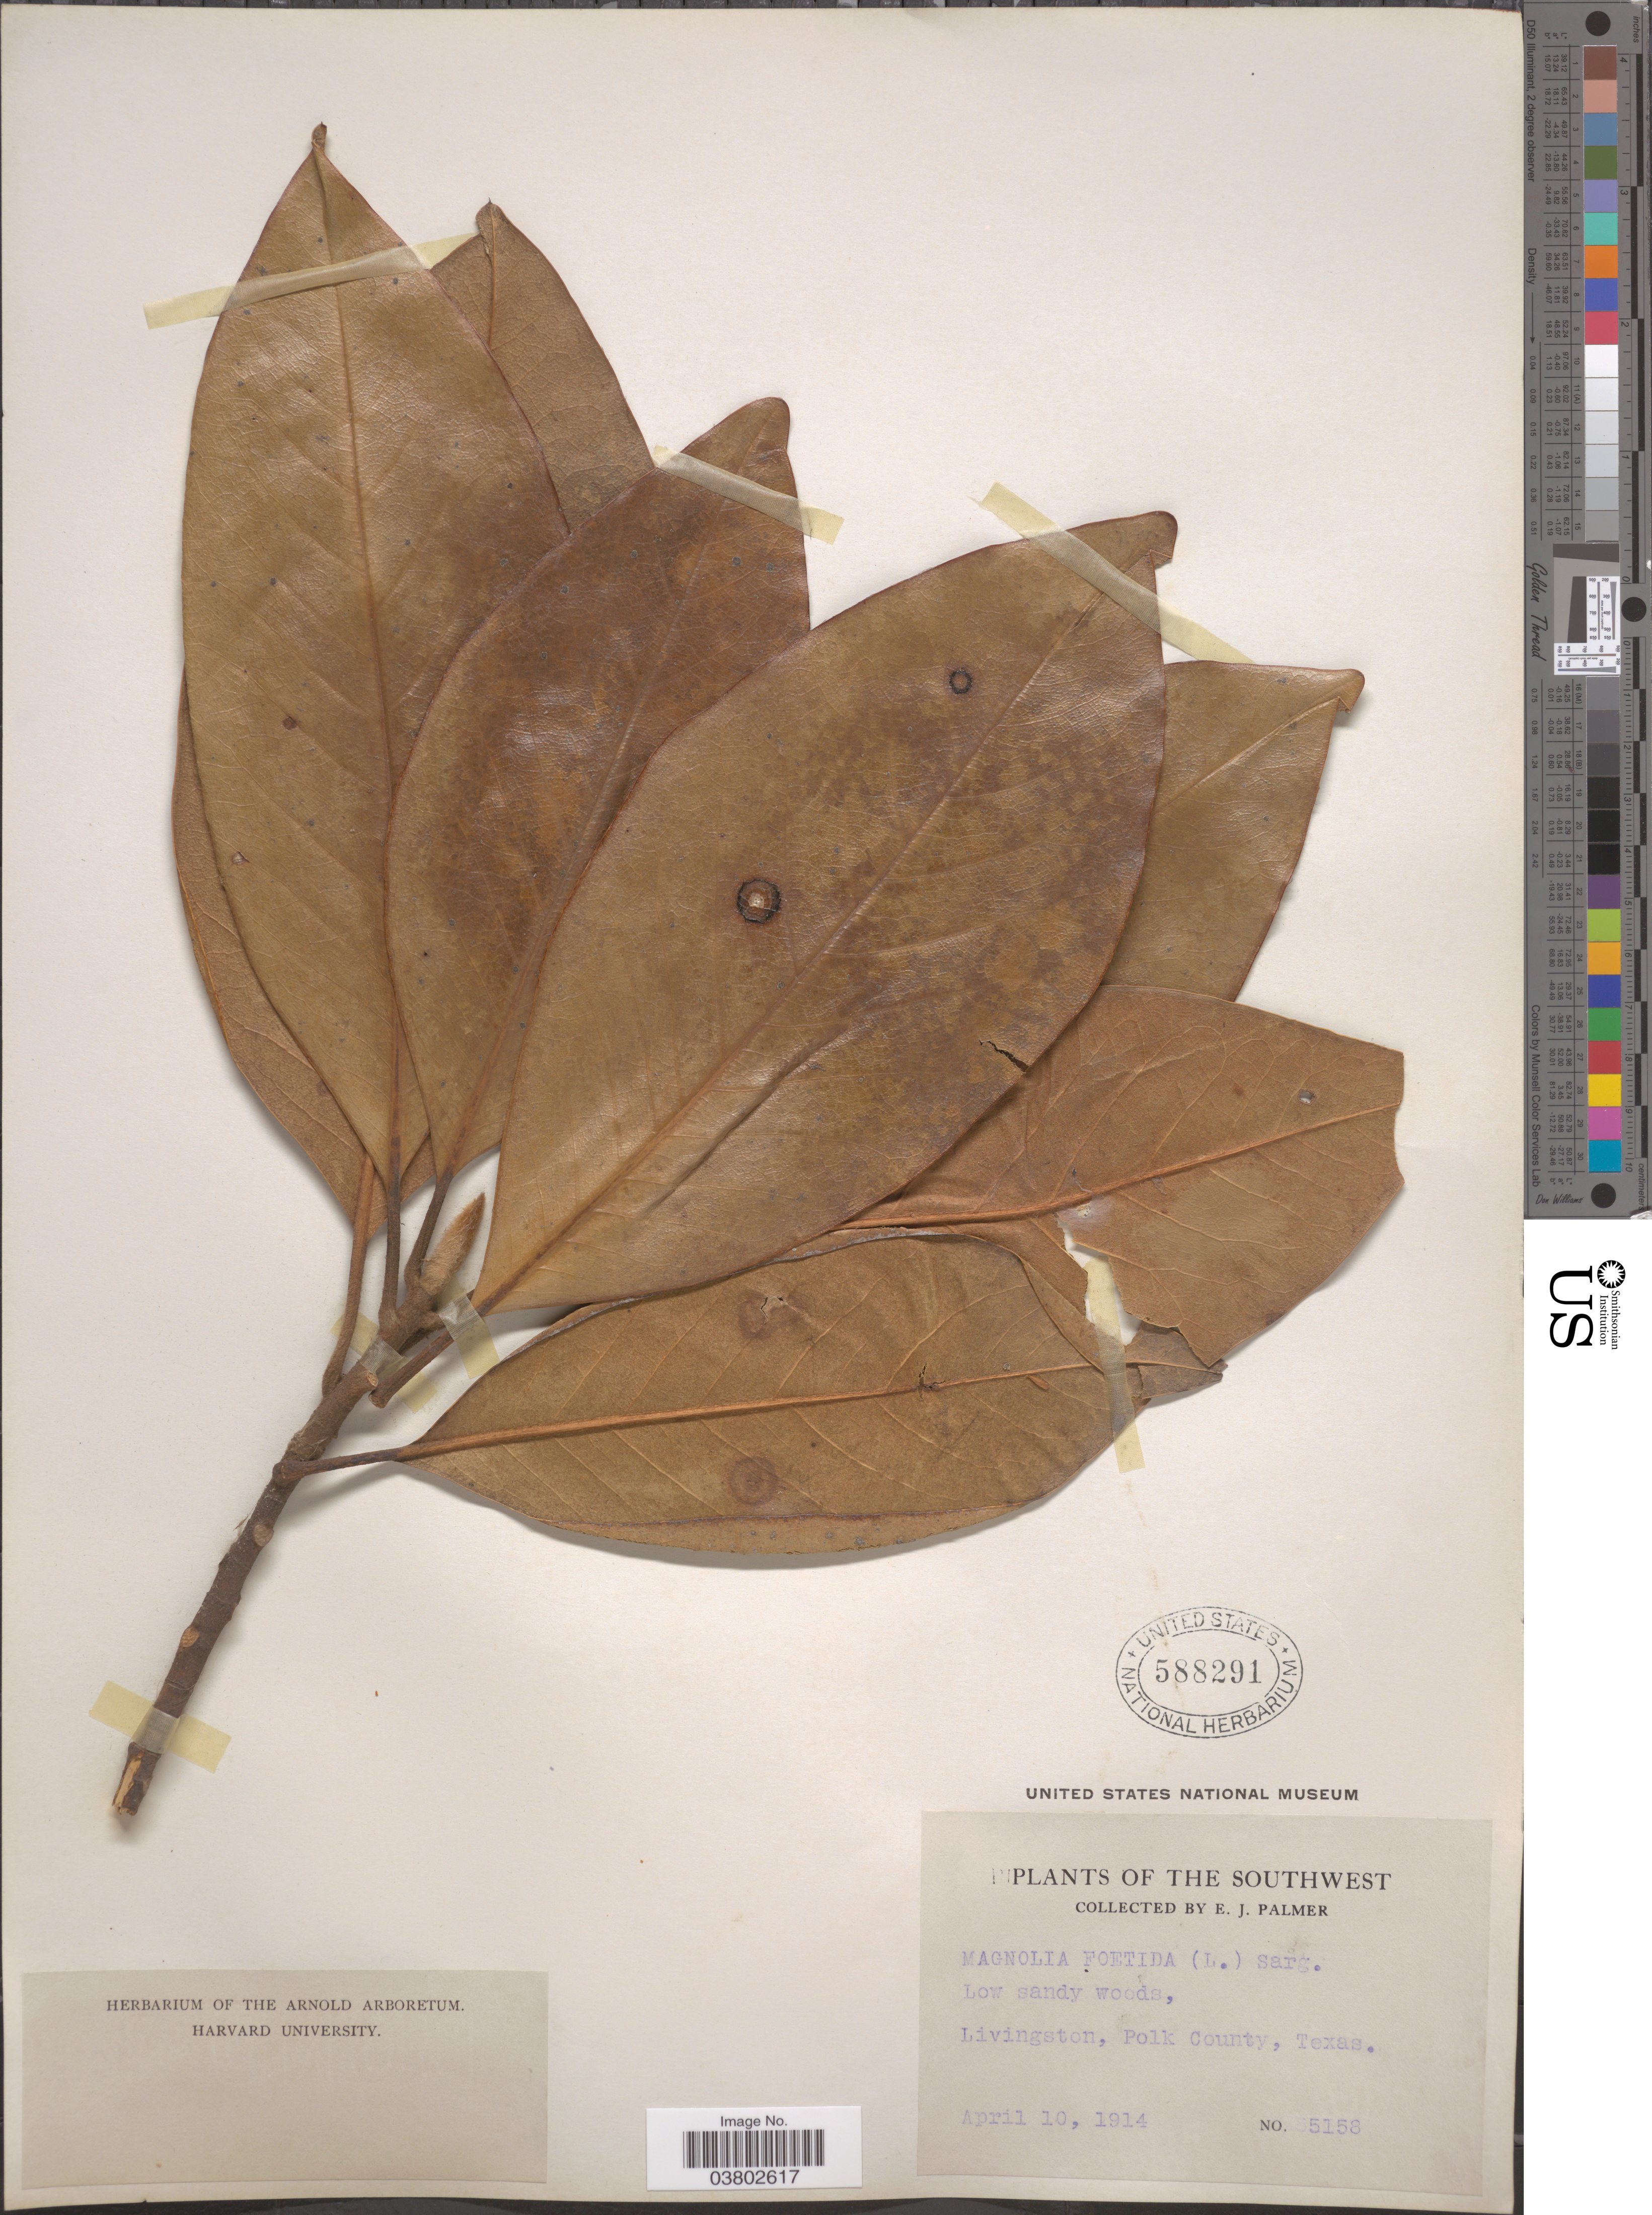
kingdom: Plantae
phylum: Tracheophyta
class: Magnoliopsida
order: Magnoliales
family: Magnoliaceae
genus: Magnolia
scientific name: Magnolia grandiflora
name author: L.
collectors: E. J. Palmer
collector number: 5158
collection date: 1914-04-10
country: United States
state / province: Texas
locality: Livingston, Polk County.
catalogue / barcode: US 588291